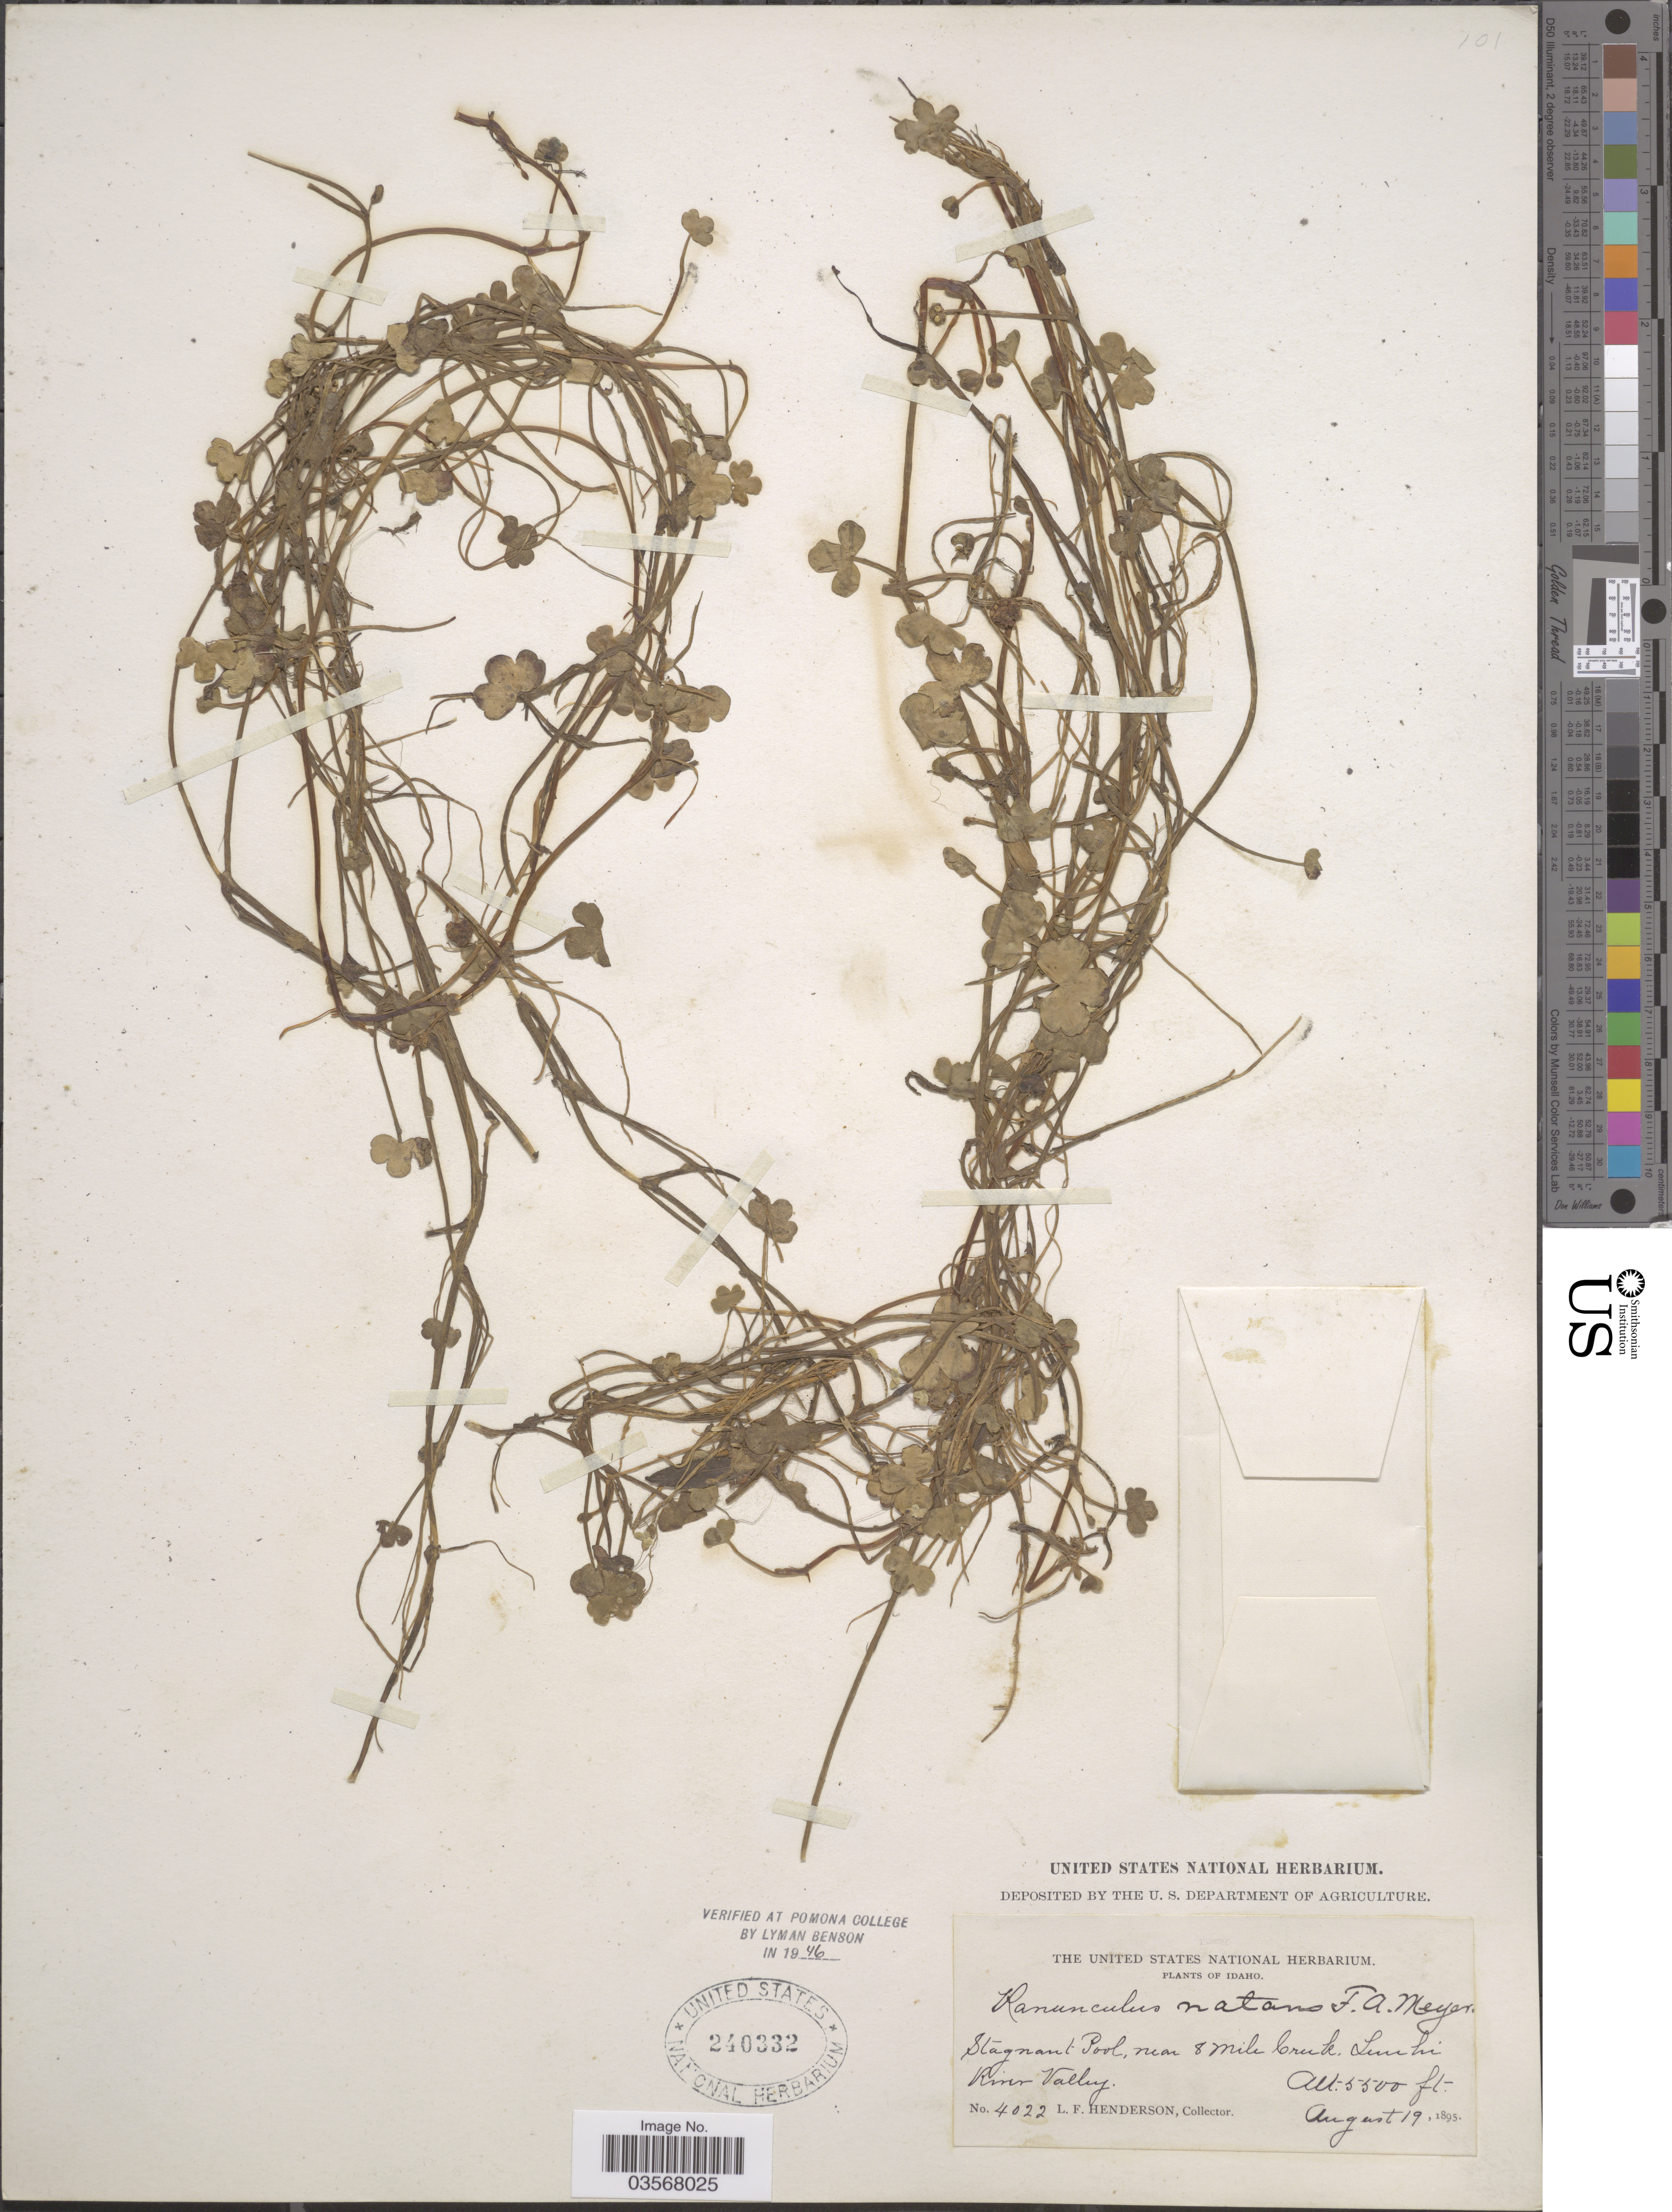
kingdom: Plantae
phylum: Tracheophyta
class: Magnoliopsida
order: Ranunculales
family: Ranunculaceae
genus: Ranunculus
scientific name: Ranunculus natans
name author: C.A. Mey.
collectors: L. Henderson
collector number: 4022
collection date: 1895-08-19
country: United States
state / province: Idaho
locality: Stagnant Pool, near 8 mile Creek Lemhi River Valley.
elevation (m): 1676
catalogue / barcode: US 240332